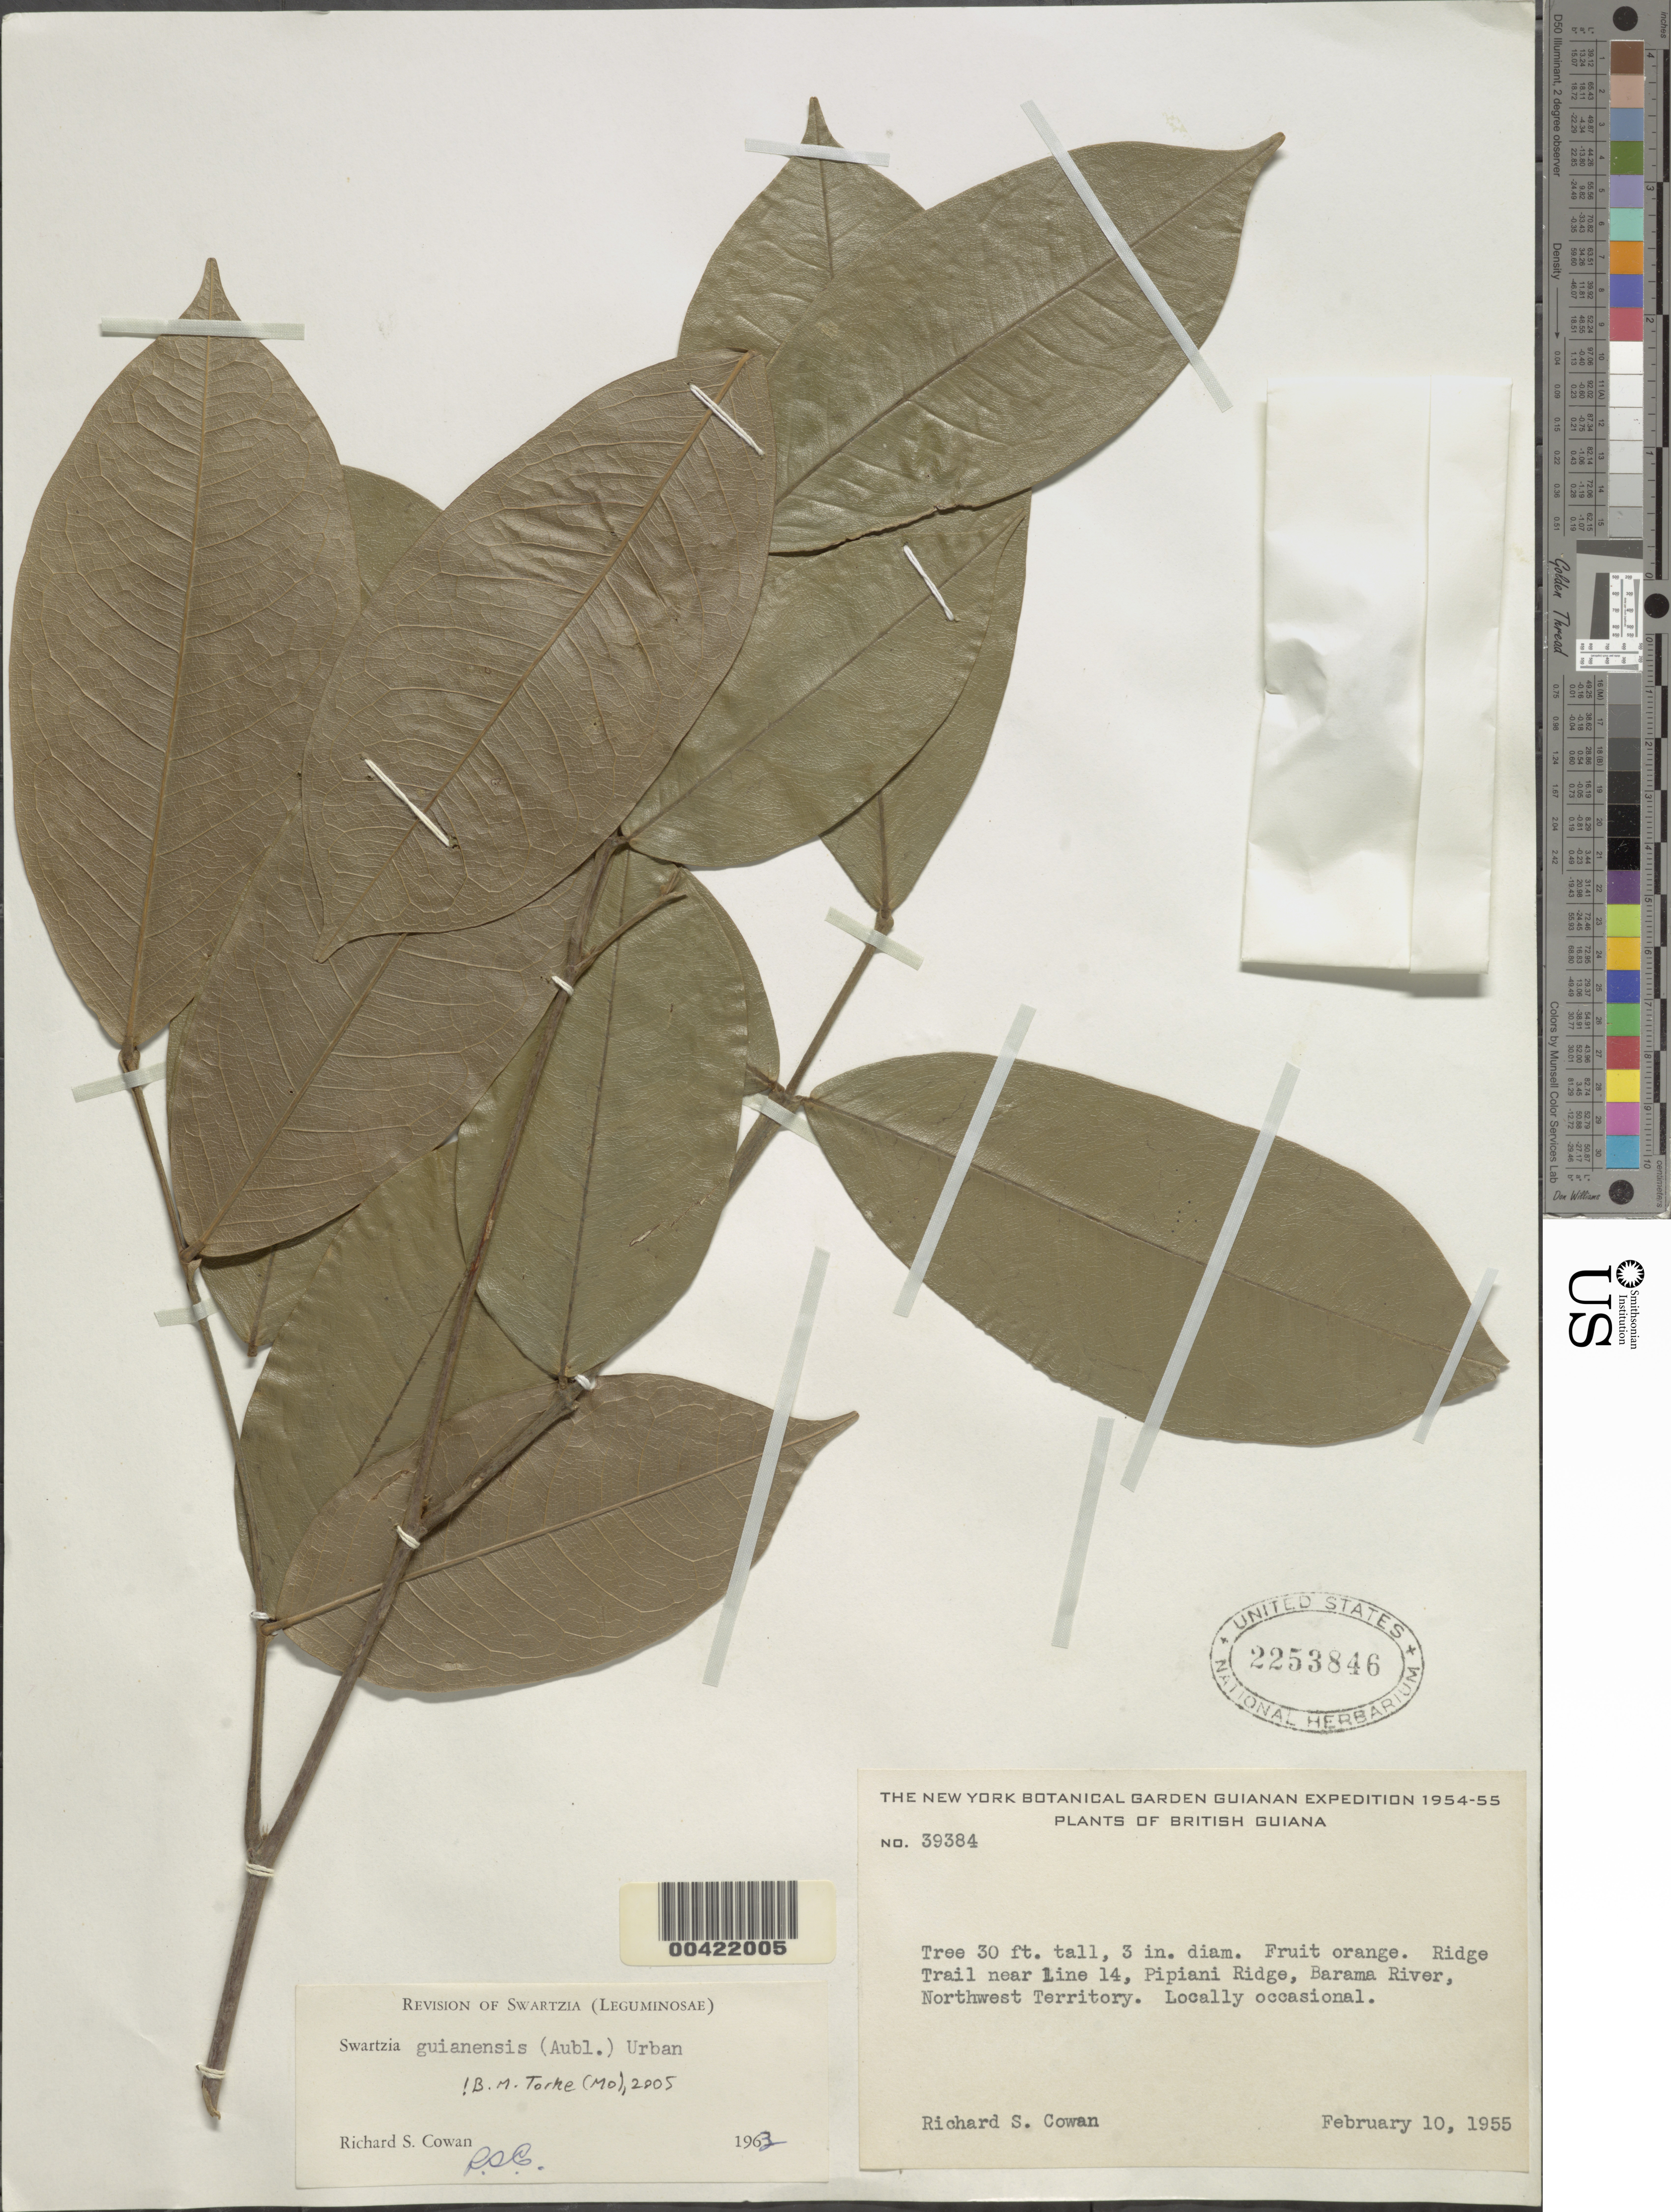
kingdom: Plantae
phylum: Tracheophyta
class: Magnoliopsida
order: Fabales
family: Fabaceae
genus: Swartzia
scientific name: Swartzia guianensis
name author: (Aubl.) Urb.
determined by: Cowan, R. S.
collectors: R. S. Cowan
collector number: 39384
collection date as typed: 10 Feb 1955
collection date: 1955-02-10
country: Guyana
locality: Pipiani ridge, trail near line 14; barama river; northwest territory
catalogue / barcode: US 2253846